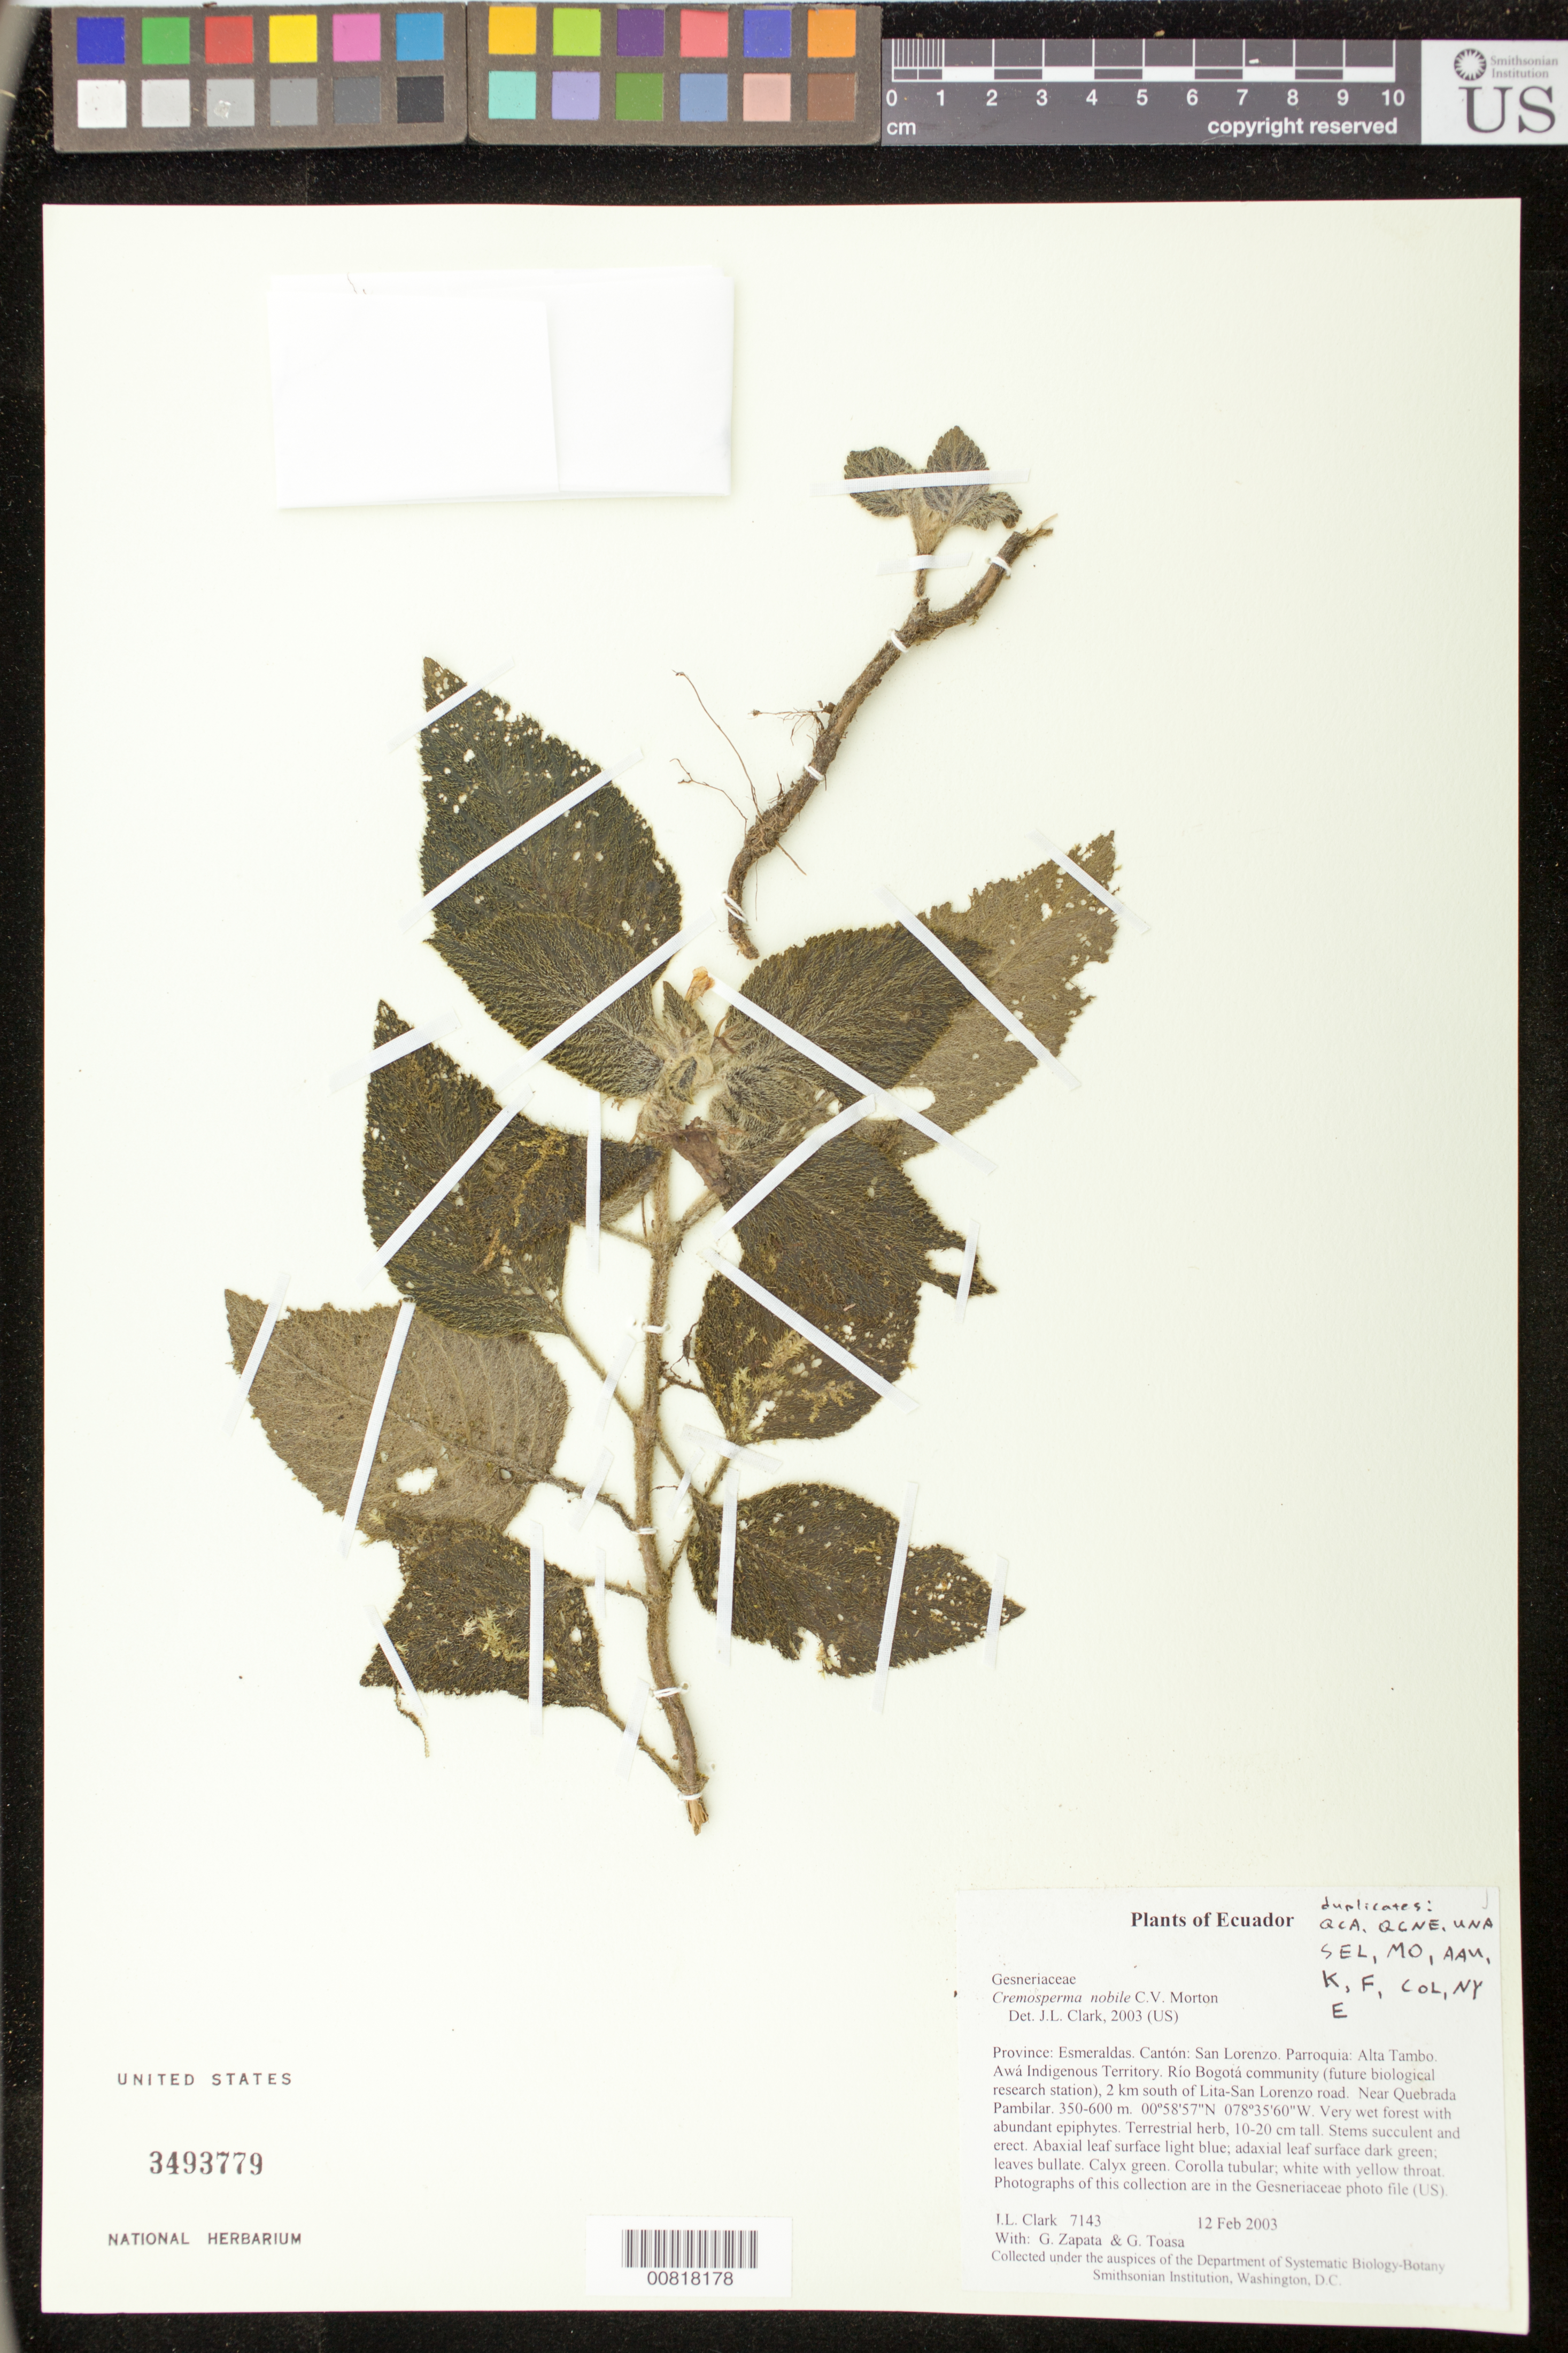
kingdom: Plantae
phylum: Tracheophyta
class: Magnoliopsida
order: Lamiales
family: Gesneriaceae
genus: Cremosperma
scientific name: Cremosperma nobile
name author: C.V. Morton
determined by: Clark, J. L., (SEL), The Marie Selby Botanical Garden (UNITED STATES)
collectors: J. L. Clark, G. Zapata & G. Toasa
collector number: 7143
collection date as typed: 12 Feb 2003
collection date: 2003-02-12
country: Ecuador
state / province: Esmeraldas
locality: San Lorenzo. Parroquia: Alta Tambo. Awá Indigenous Territory. Río Bogotá community (future biological research station), 2 km south of Lita-San Lorenzo road. Near Quebrada Pambilar.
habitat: Very wet forest with abundant epiphytes.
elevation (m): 350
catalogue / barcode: US 3493779